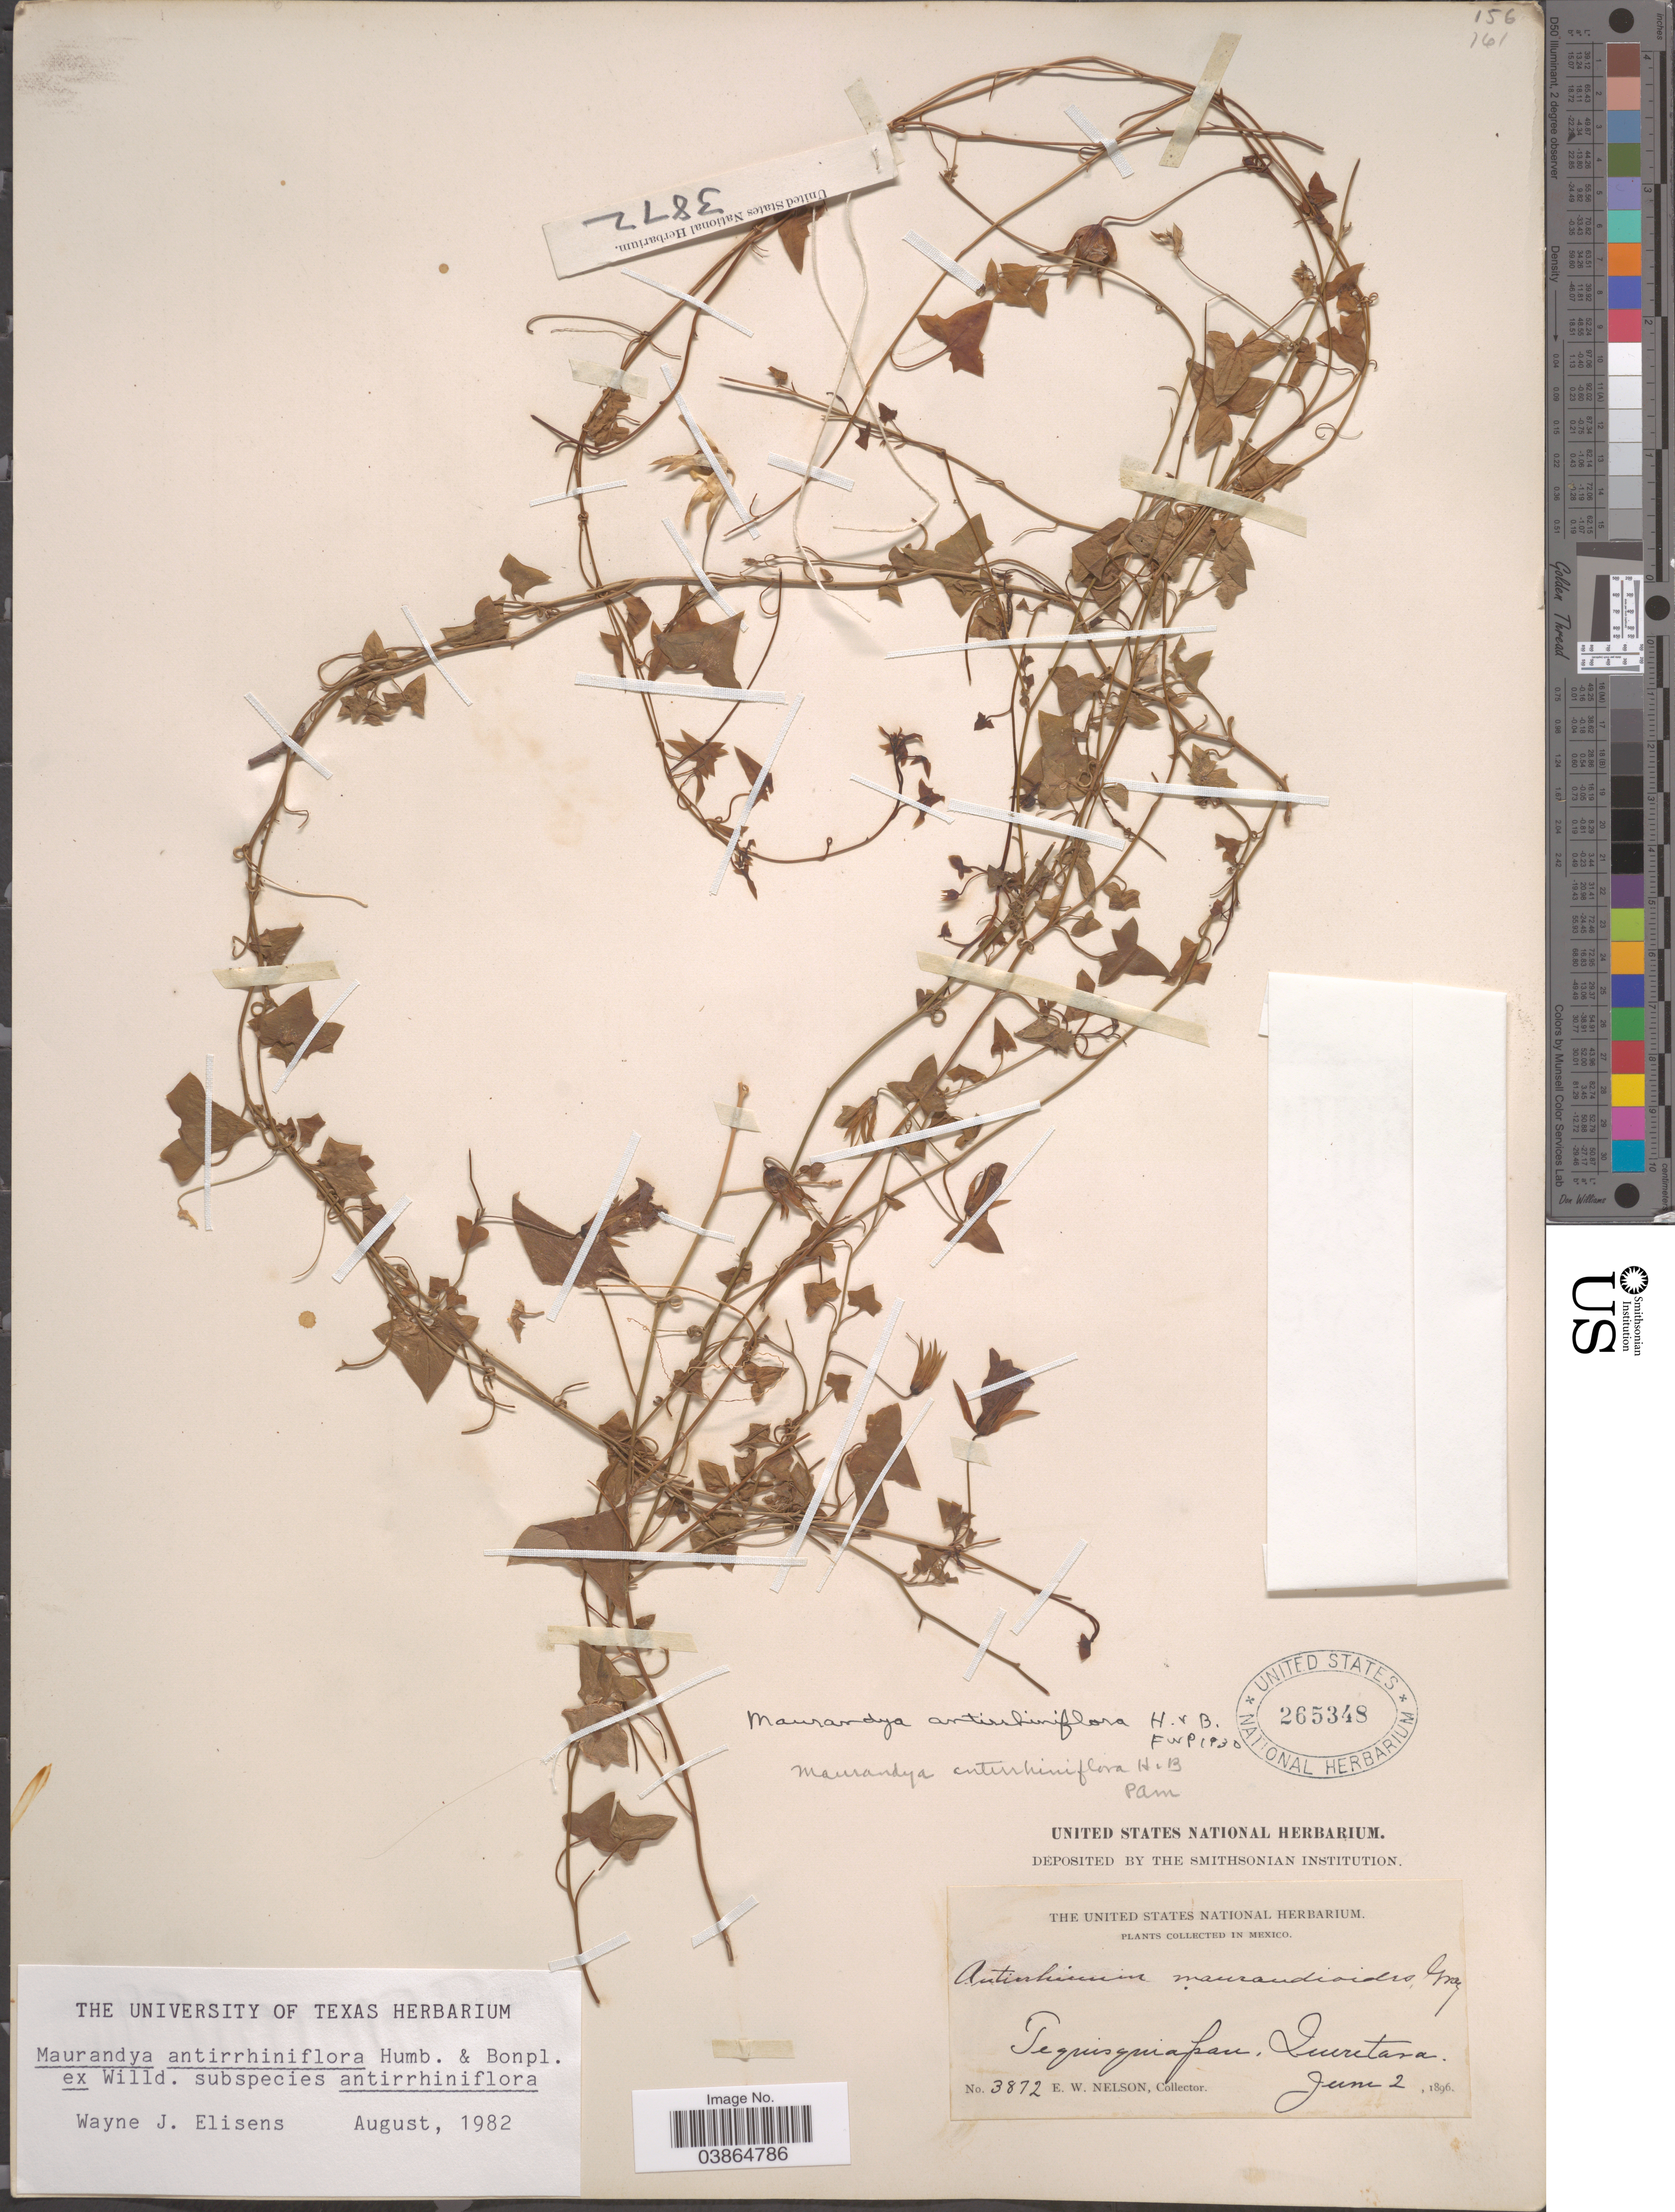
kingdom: Plantae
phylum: Tracheophyta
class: Magnoliopsida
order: Lamiales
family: Plantaginaceae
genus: Maurandya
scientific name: Maurandya antirrhiniflora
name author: Humb. & Bonpl. ex Willd.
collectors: E. W. Nelson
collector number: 3872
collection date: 1896-06-02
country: Mexico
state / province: Querétaro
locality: Tequisquiapan, Querétara.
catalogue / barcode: US 265348